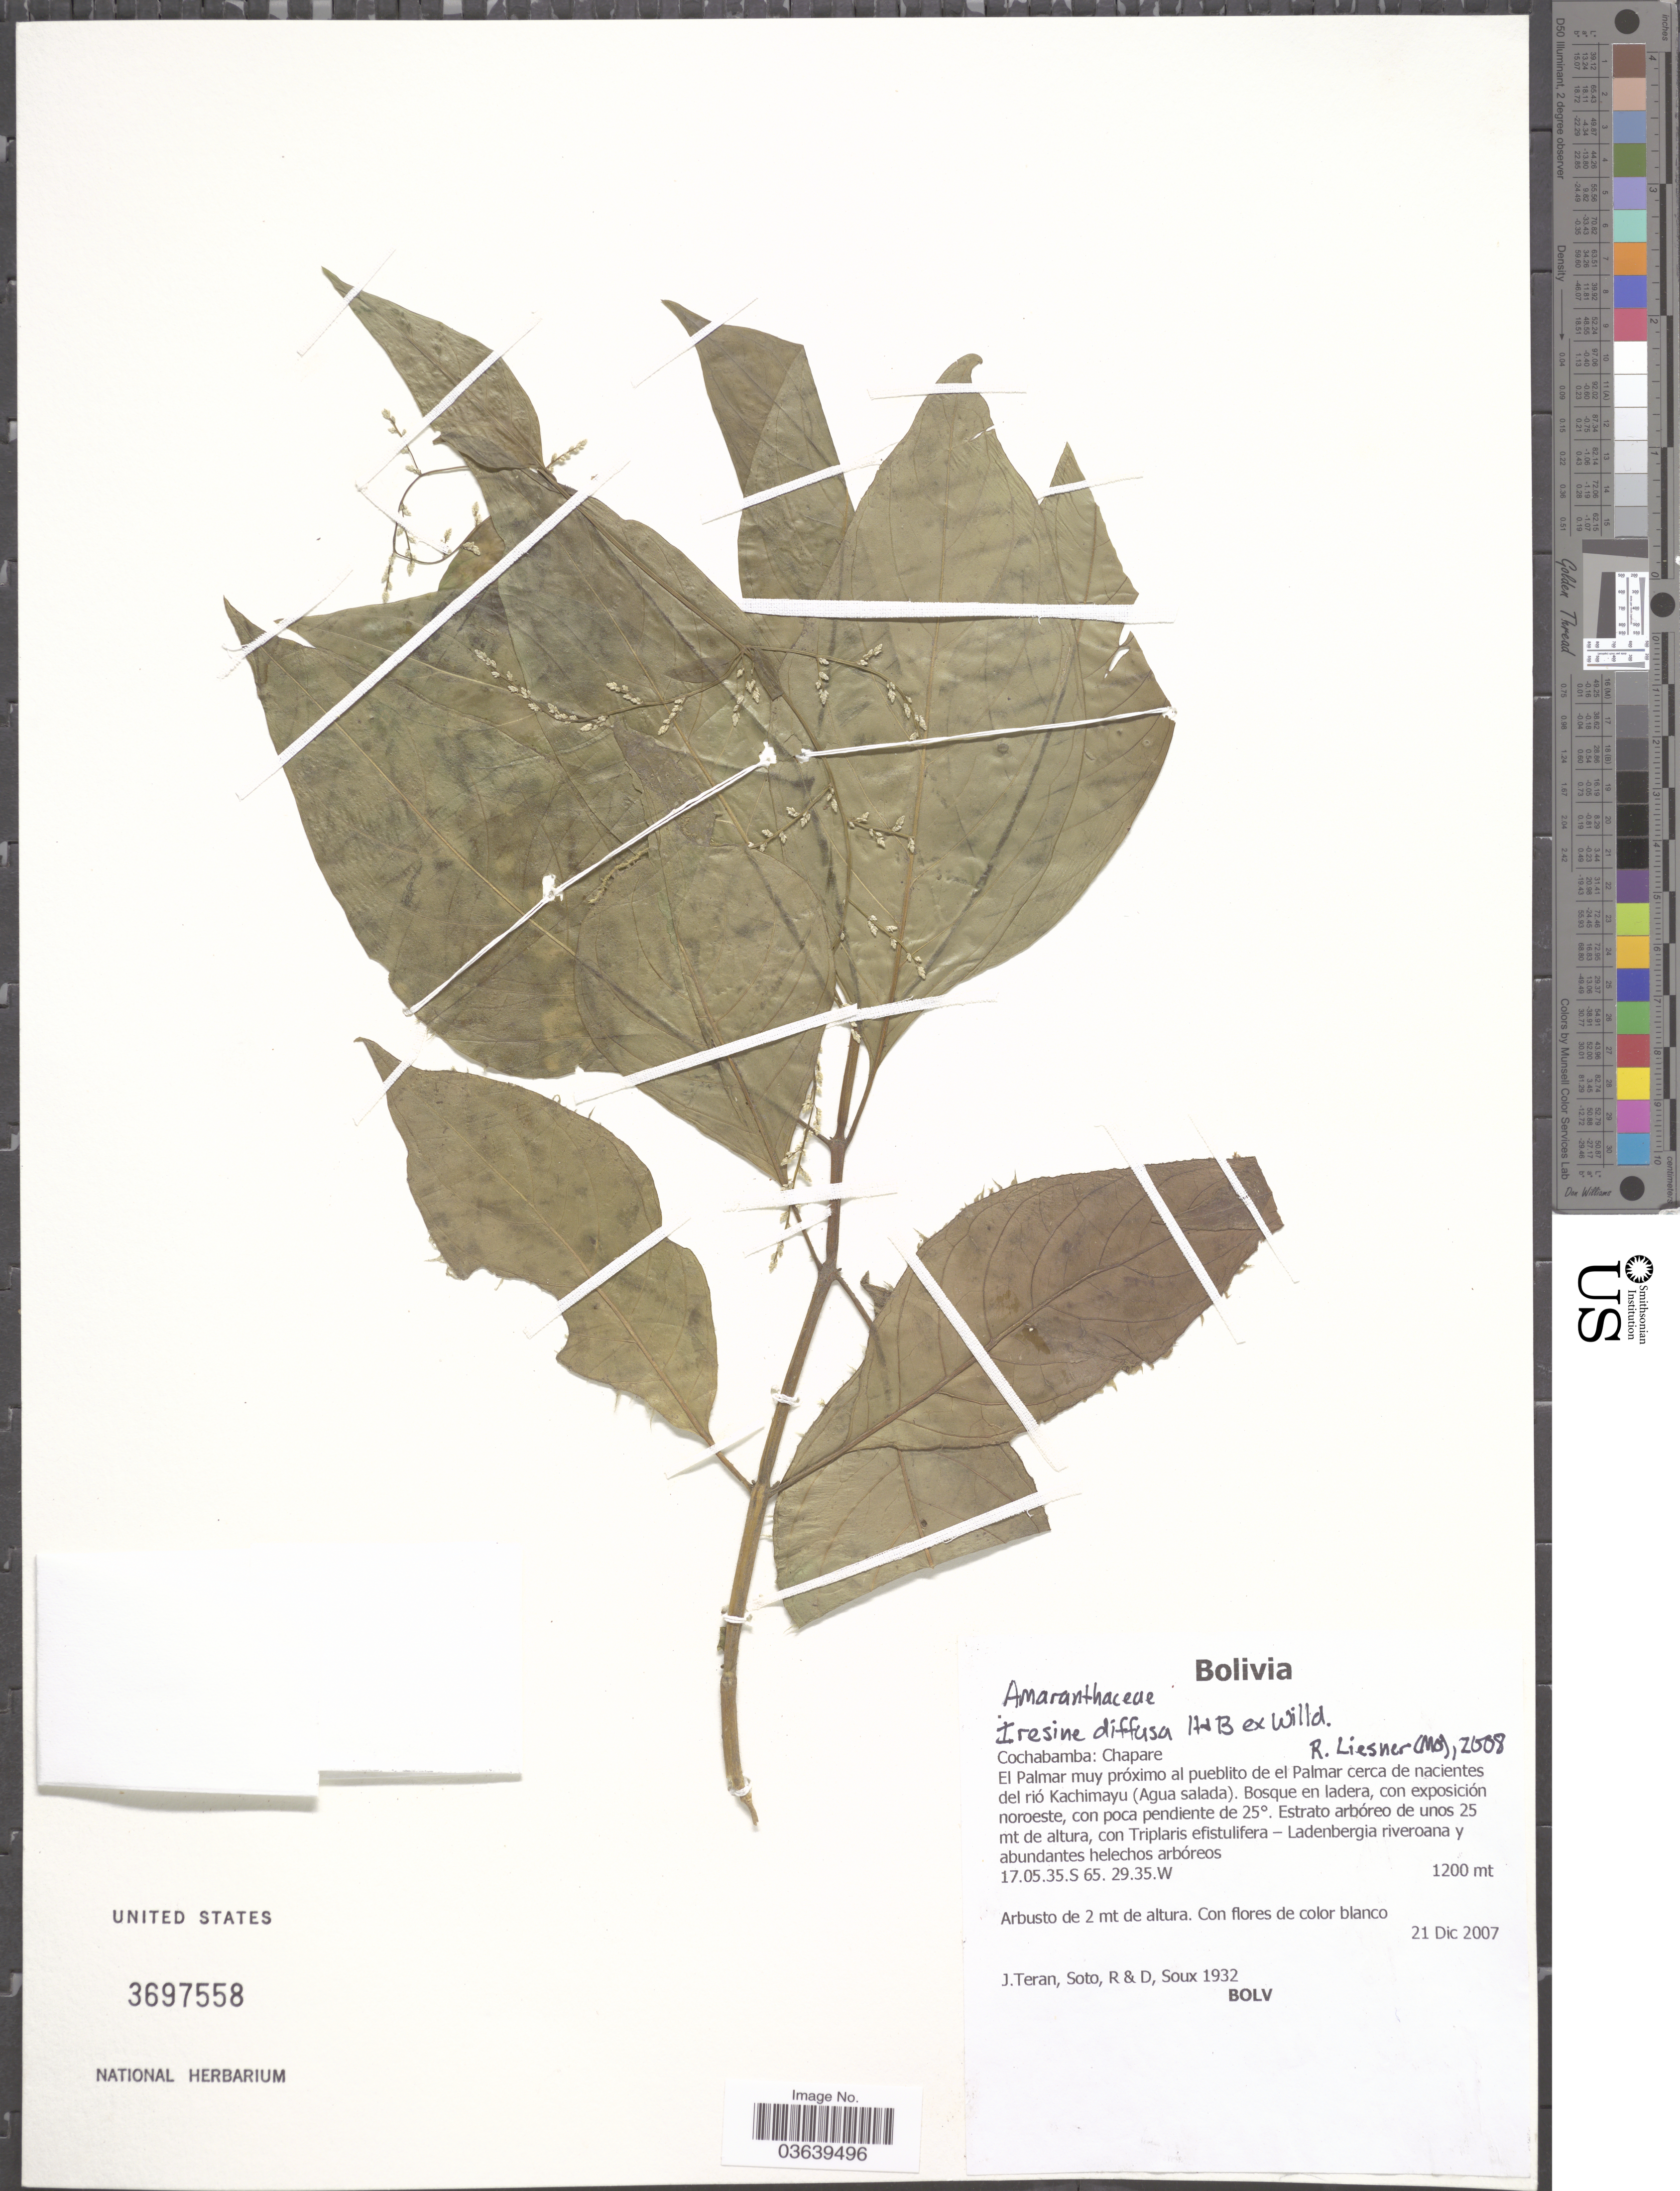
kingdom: Plantae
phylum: Tracheophyta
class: Magnoliopsida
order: Caryophyllales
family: Amaranthaceae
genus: Iresine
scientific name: Iresine celosia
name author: L.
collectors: J. Teran, R. Soto, D. Soto & -. Soux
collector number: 1932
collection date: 2007-12-21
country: Bolivia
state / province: Cochabamba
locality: Chapare. El Palmar muy próximo al pueblito de el Palmar cerca de nacientes del rió Kachimayu (Agua salada). Bosque en ladera, con exposición noroeste, con poca pendiente de 25° [unsure placement].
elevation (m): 1200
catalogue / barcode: US 3697558